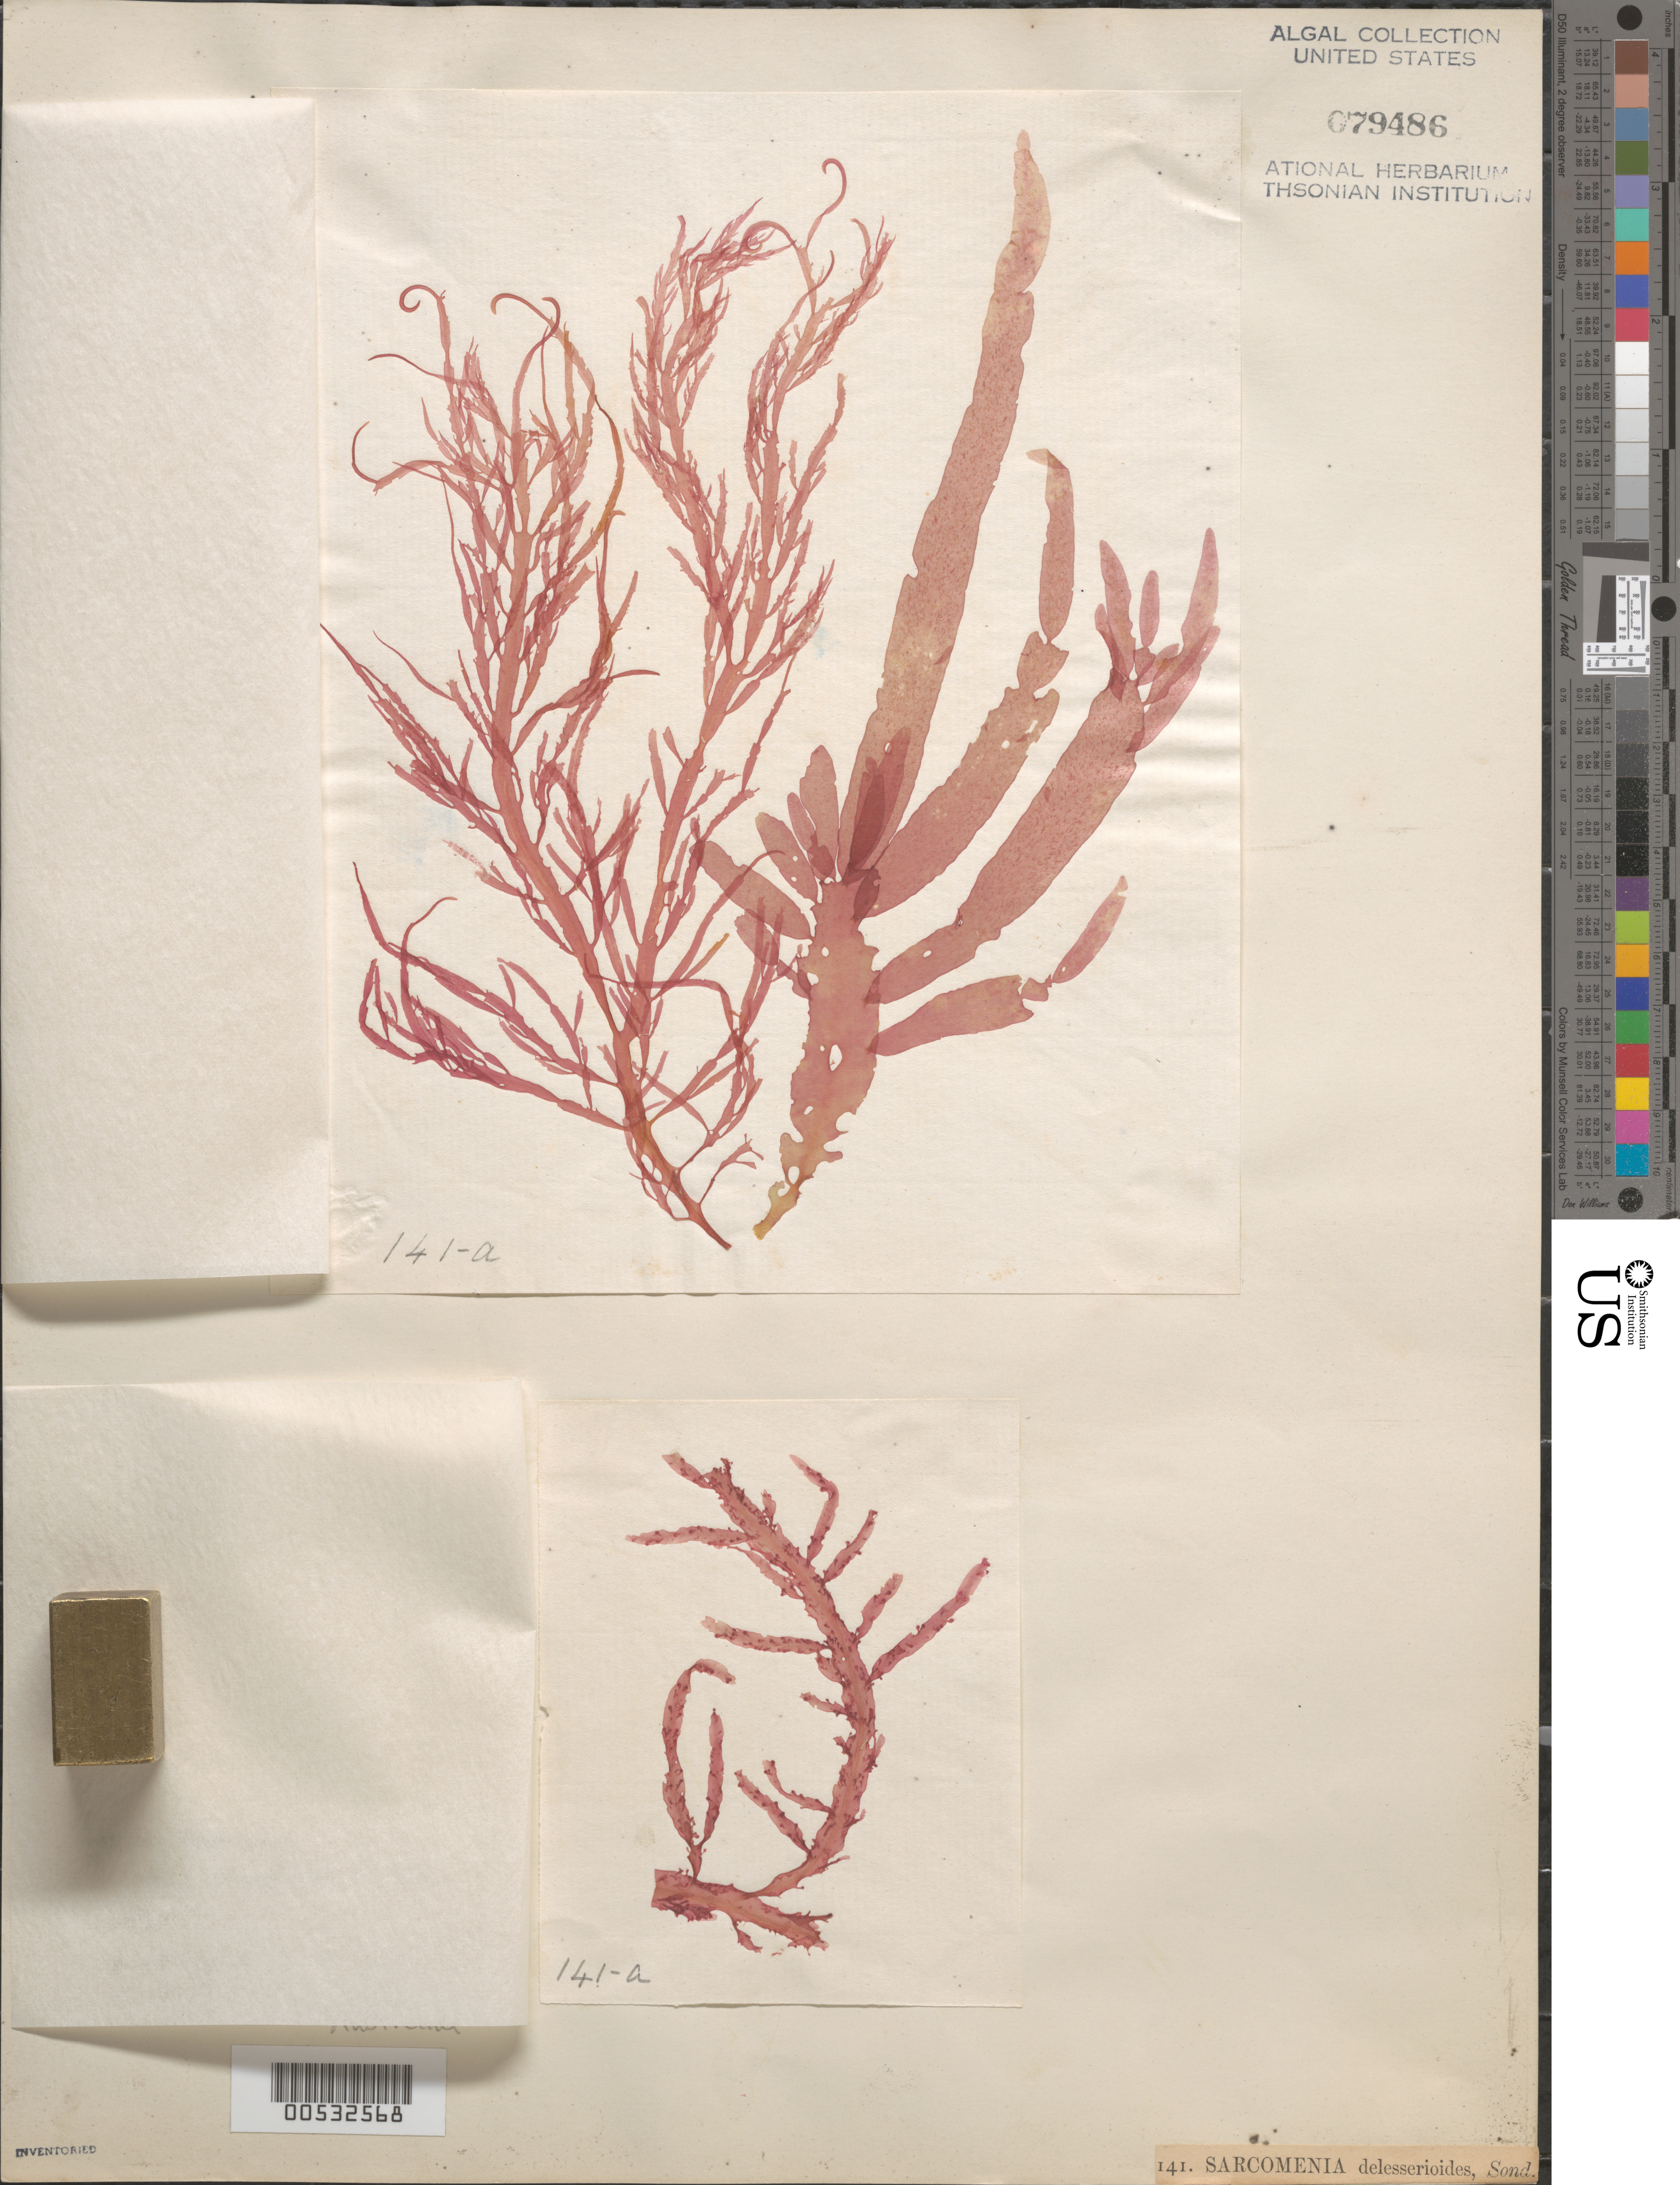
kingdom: Plantae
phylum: Rhodophyta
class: Florideophyceae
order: Ceramiales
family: Sarcomeniaceae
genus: Sarcomenia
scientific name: Sarcomenia delesserioides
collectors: W. Harvey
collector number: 141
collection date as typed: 1854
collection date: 1854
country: Australia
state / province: Western Australia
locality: Fremantle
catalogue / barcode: US 79486